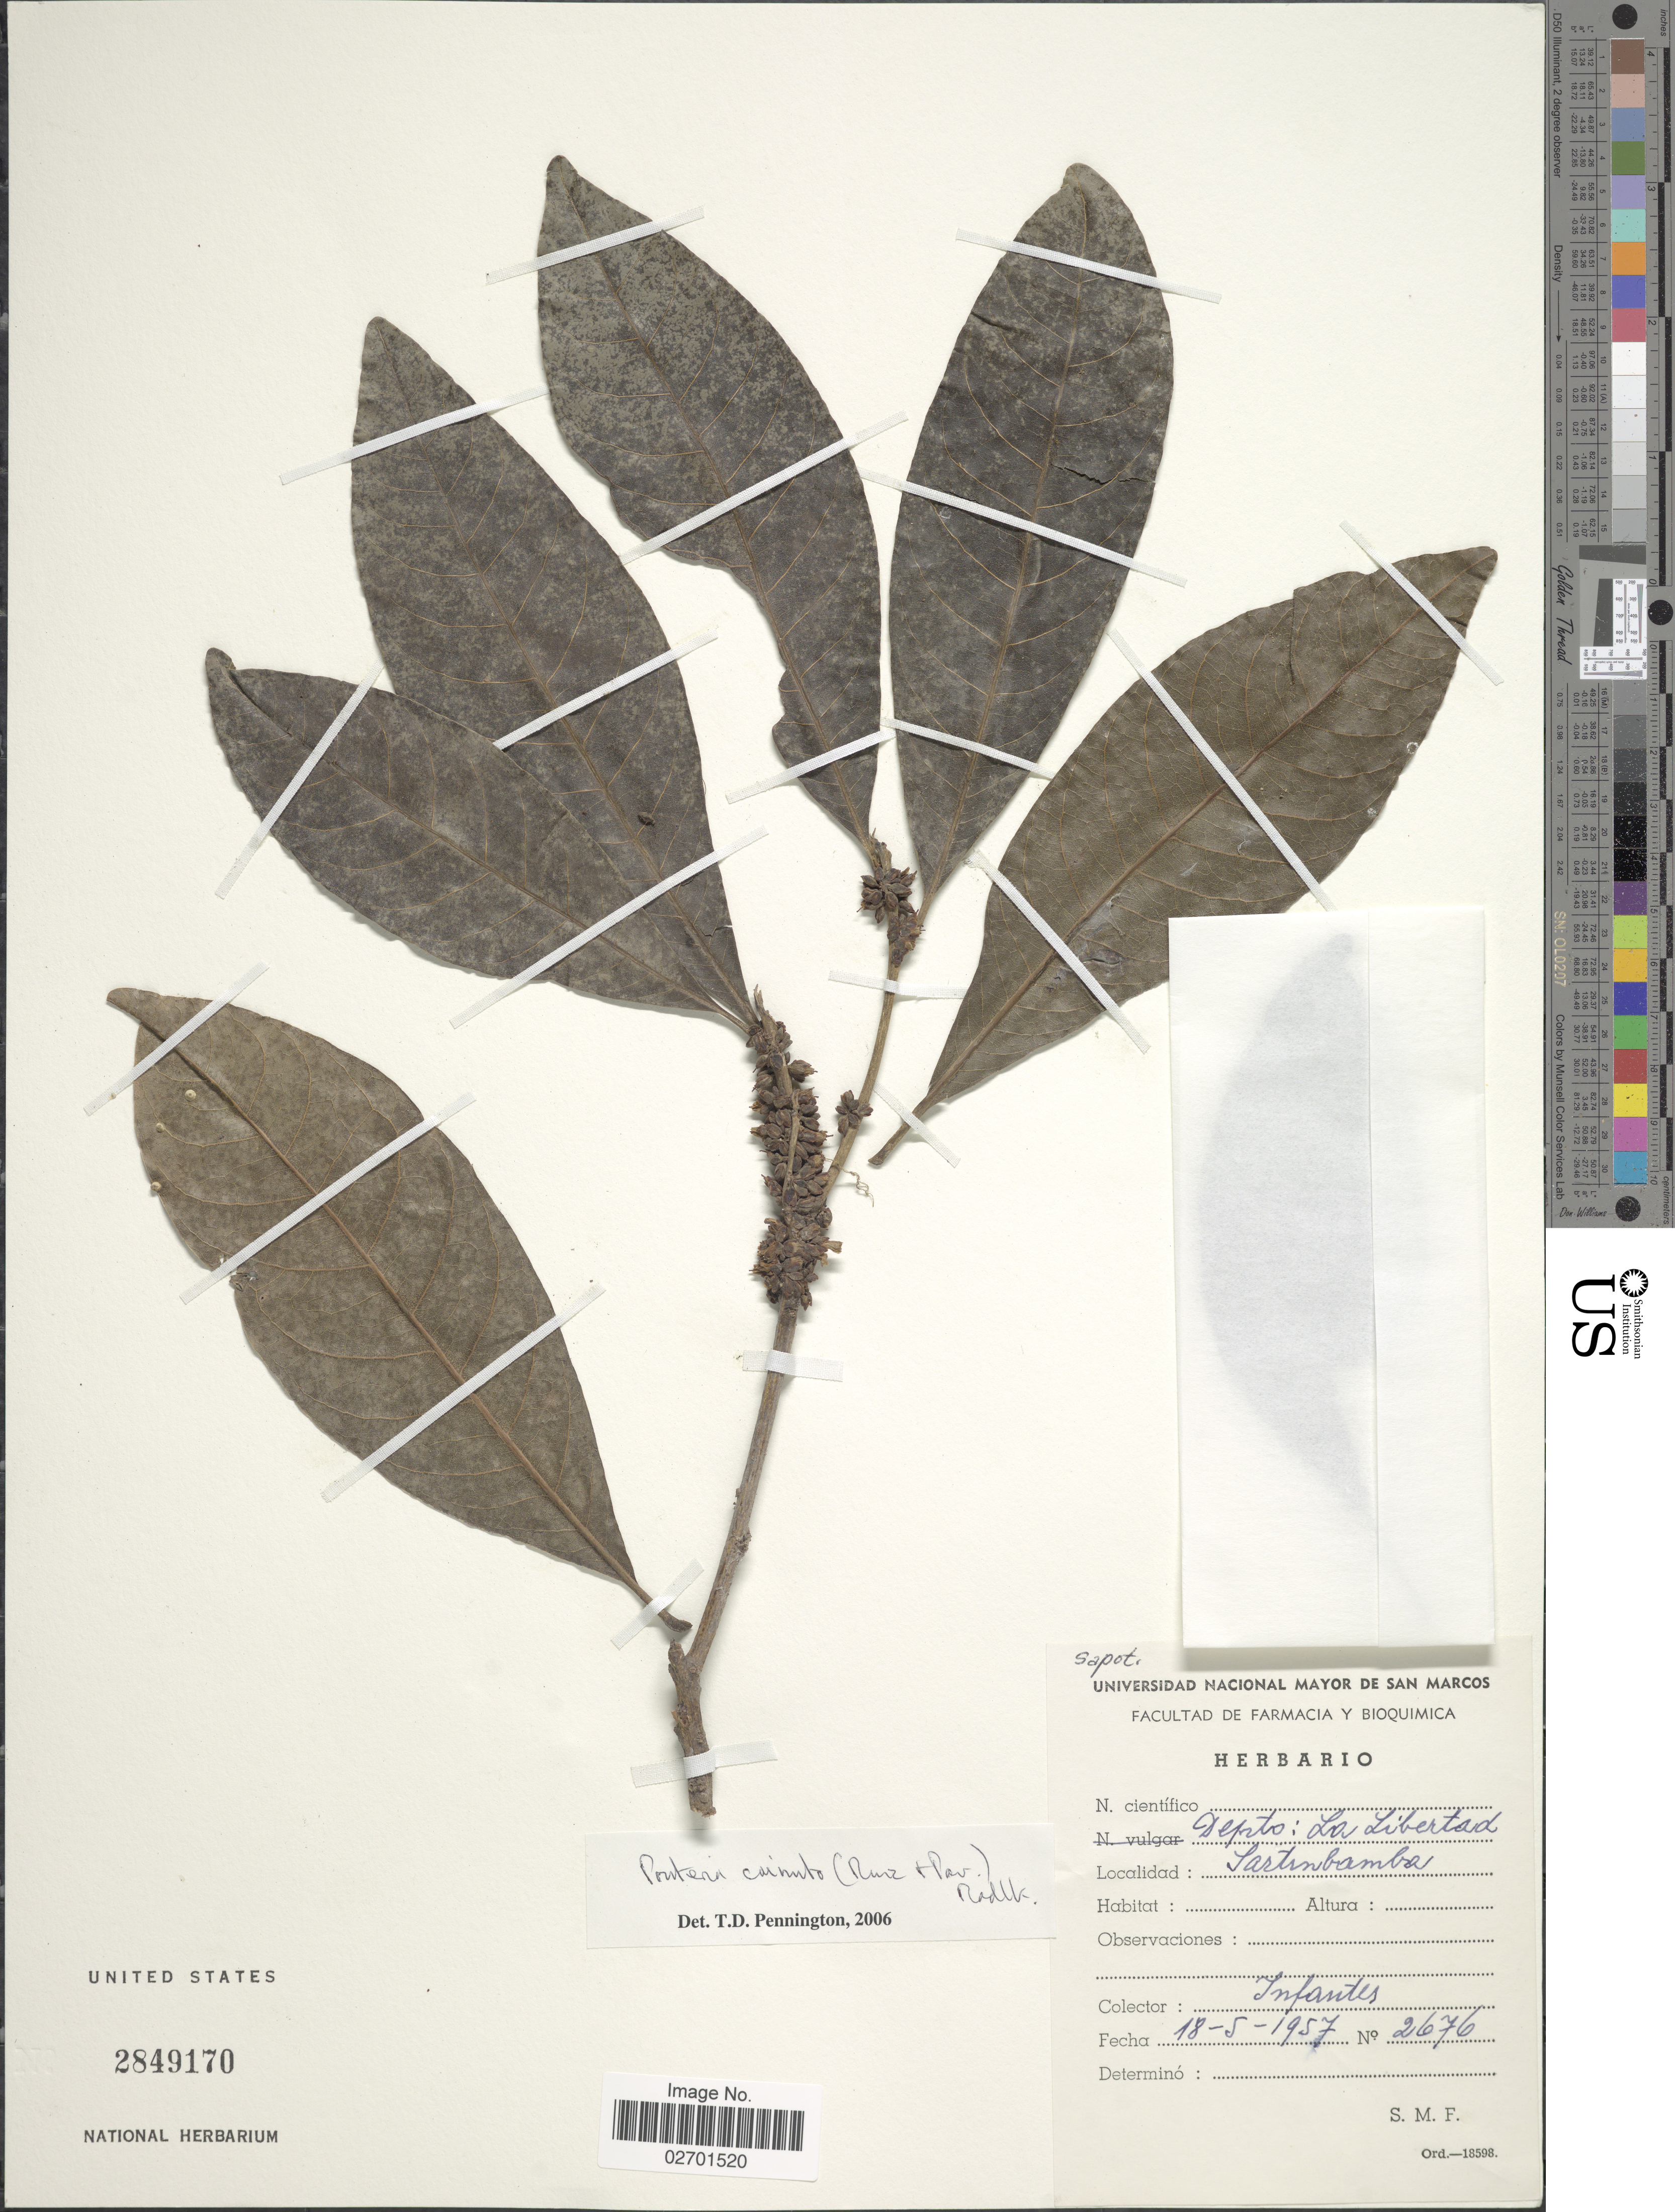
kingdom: Plantae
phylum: Tracheophyta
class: Magnoliopsida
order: Ericales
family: Sapotaceae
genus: Pouteria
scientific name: Pouteria caimito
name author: (Ruiz & Pav.) Radlk.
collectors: Infantes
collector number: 2676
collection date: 1957-05-18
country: Peru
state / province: La Libertad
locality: Sartimbamba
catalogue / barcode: US 2849170